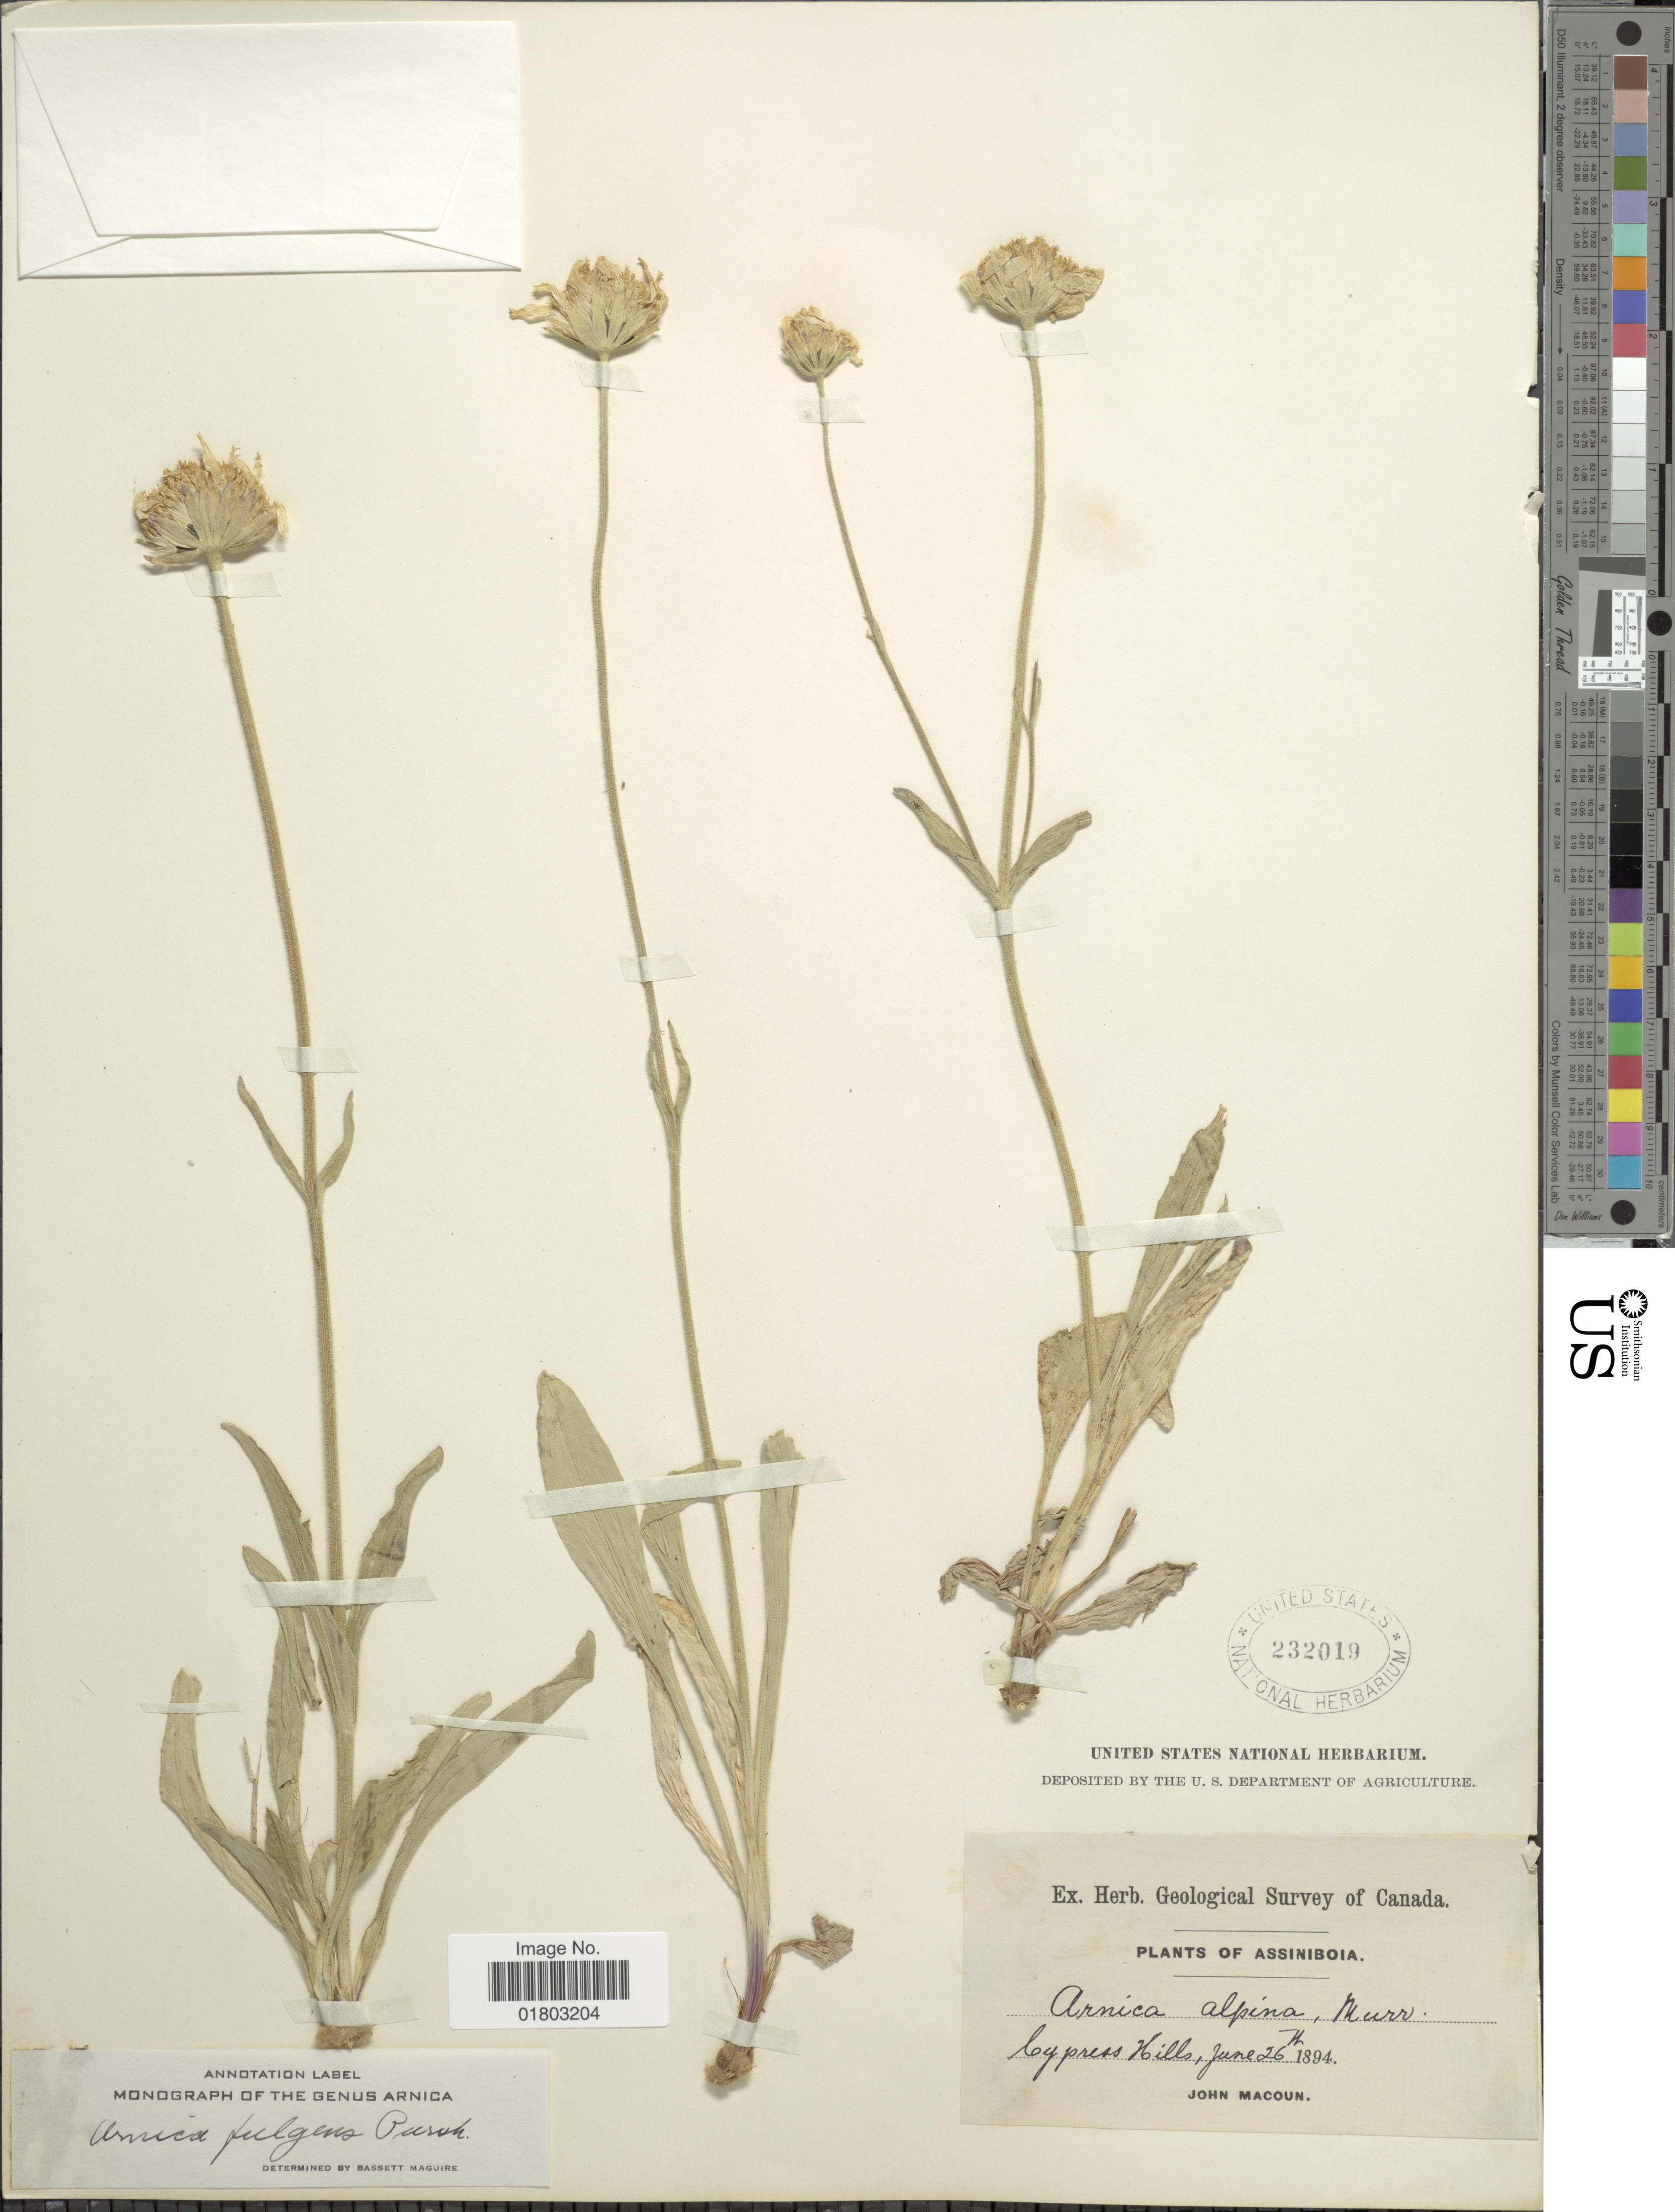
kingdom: Plantae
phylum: Tracheophyta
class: Magnoliopsida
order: Asterales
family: Asteraceae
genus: Arnica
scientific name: Arnica fulgens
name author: Pursh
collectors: J. Macoun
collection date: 1894-06-26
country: Canada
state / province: Saskatchewan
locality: Assiniboia, Cypress Hills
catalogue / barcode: US 232019